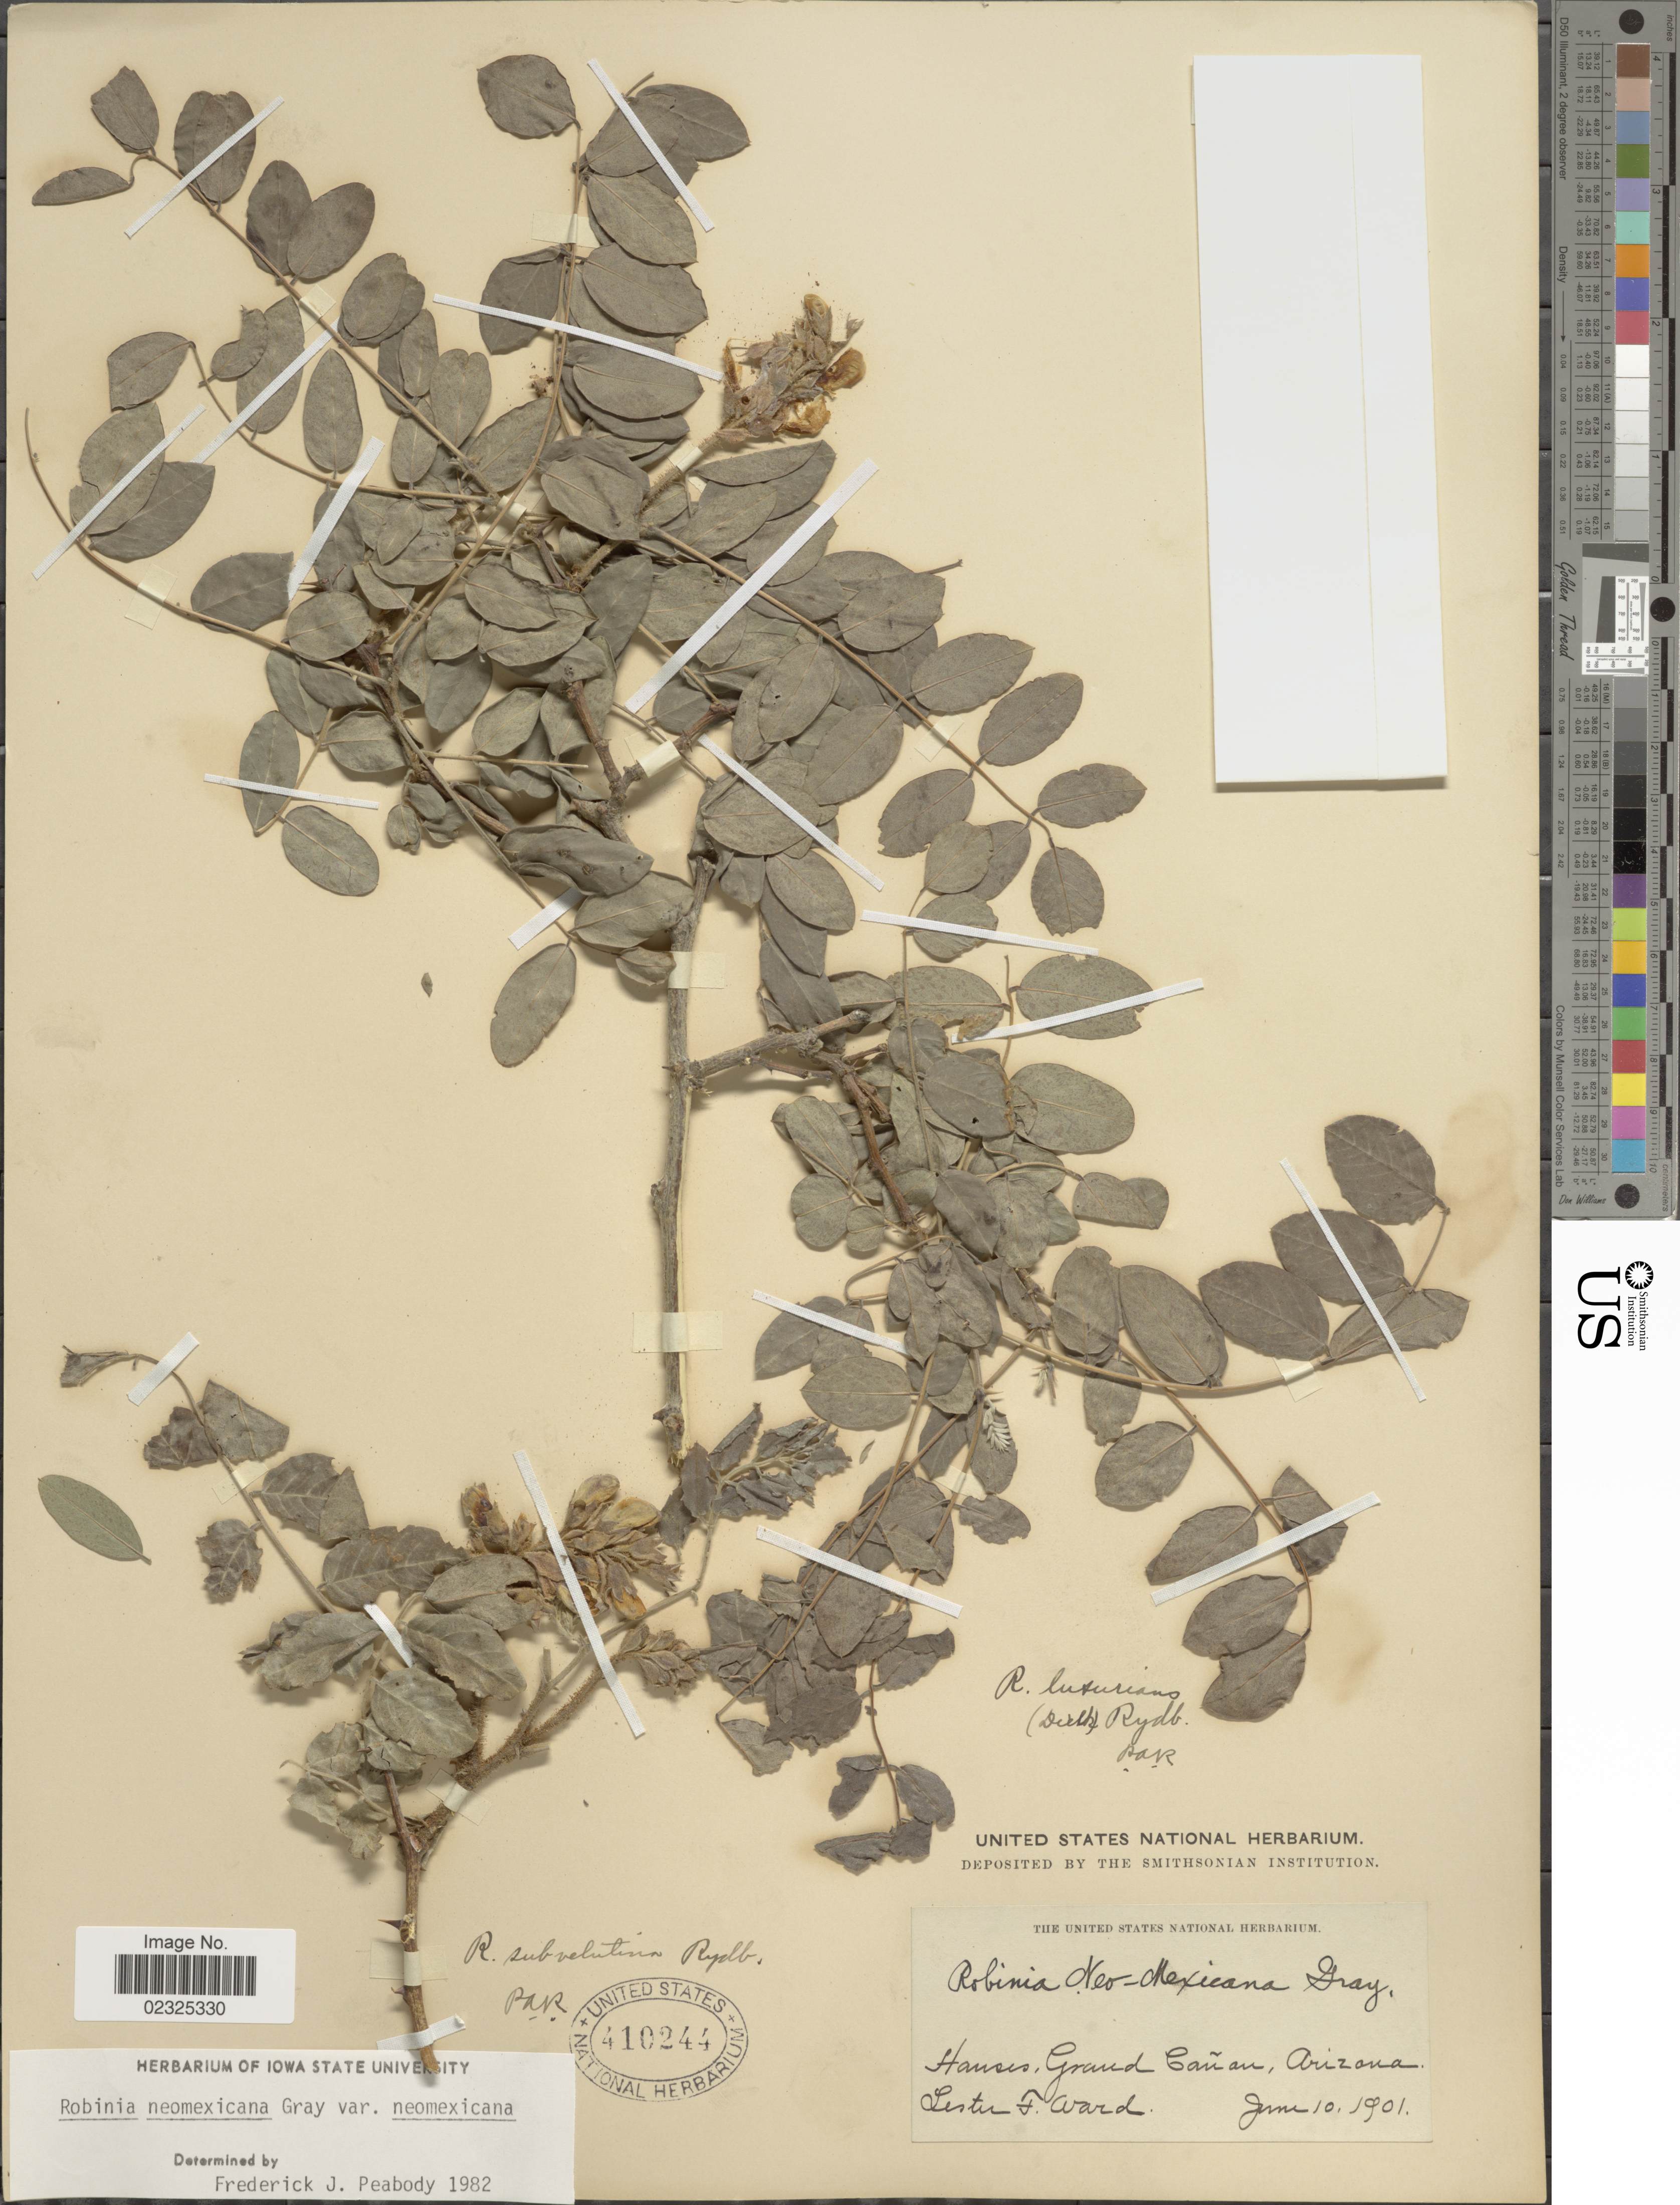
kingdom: Plantae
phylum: Tracheophyta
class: Magnoliopsida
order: Fabales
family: Fabaceae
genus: Robinia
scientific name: Robinia neomexicana var. neomexicana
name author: A. Gray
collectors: L. F. Ward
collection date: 1901-06-10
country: United States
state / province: Arizona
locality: Hanses, Gran Cañon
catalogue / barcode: US 410244